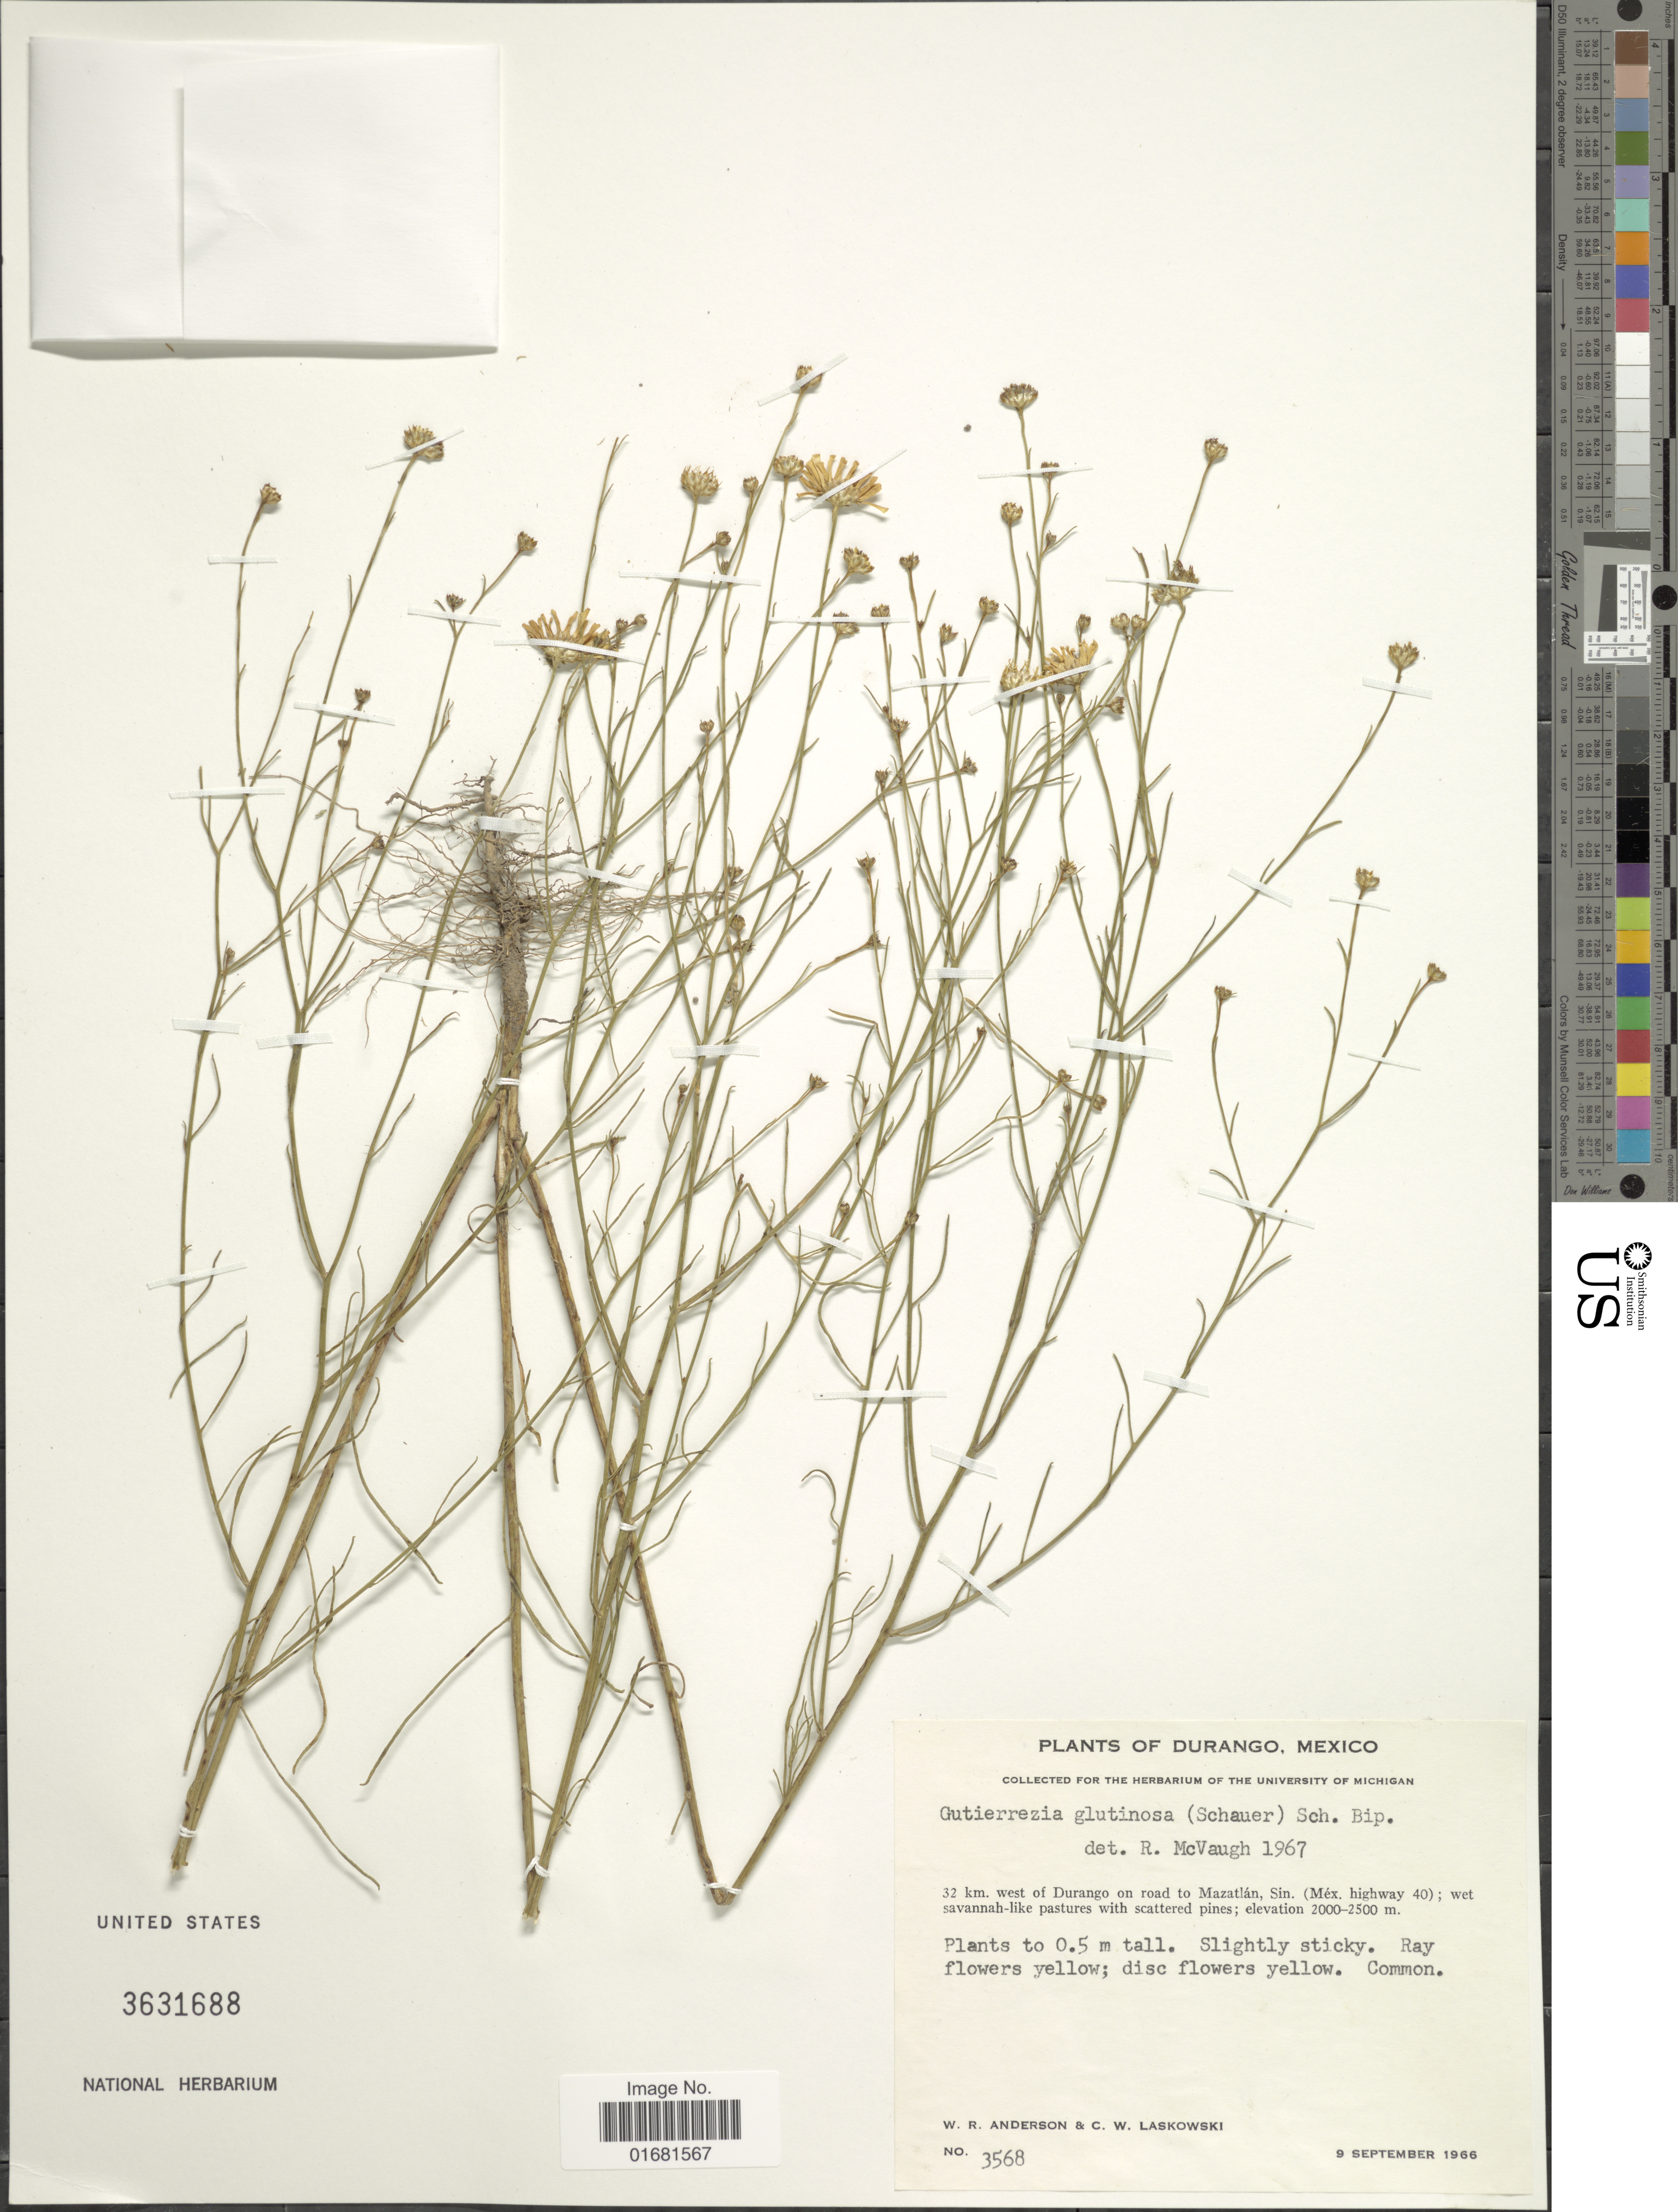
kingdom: Plantae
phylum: Tracheophyta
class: Magnoliopsida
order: Asterales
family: Asteraceae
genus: Gutierrezia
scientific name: Gutierrezia glutinosa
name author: (S. Schauer) Sch. Bip.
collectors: W. Anderson & C. Laskowski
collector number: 3568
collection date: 1966-09-09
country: Mexico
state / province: Durango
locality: Durango, Mexico. 32 km. west of Durango on road to Mazatlan, Sin. (Mex. highway 40); wet savannah-like pastures with scattered pines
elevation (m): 2000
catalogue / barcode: US 3631688